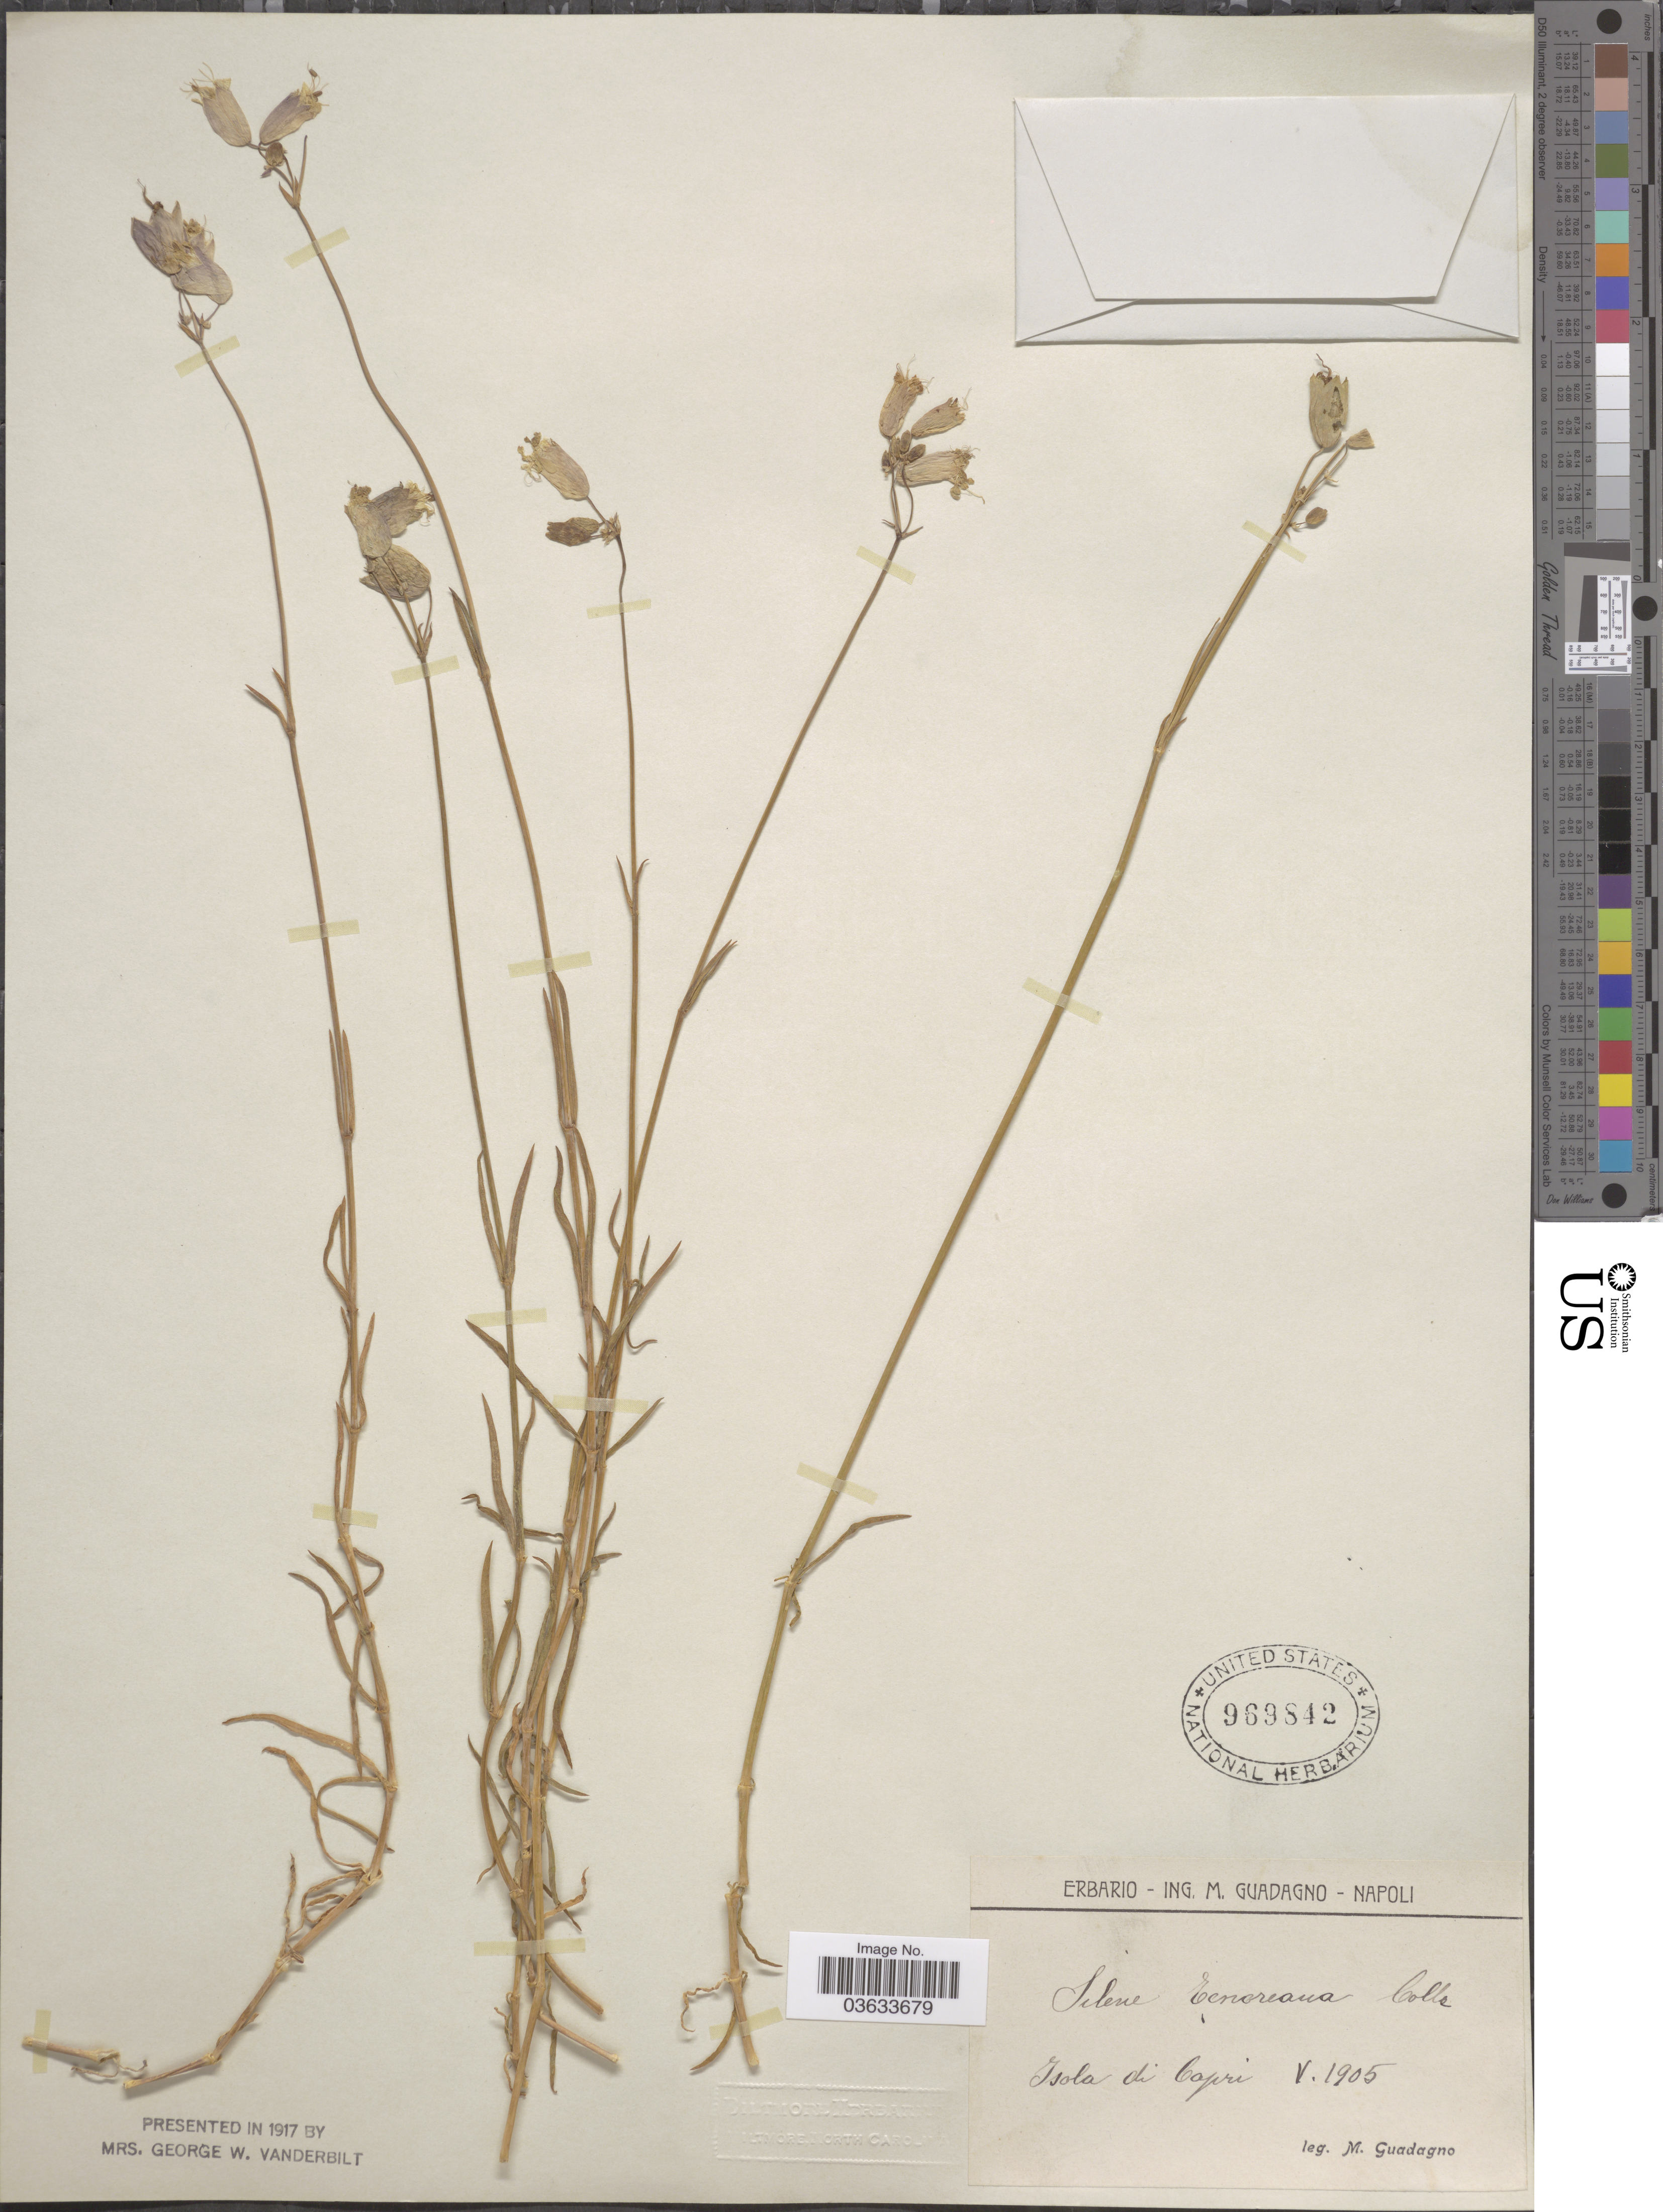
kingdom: Plantae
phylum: Tracheophyta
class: Magnoliopsida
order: Caryophyllales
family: Caryophyllaceae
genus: Silene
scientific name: Silene tenoreana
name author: Colla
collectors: M. Guadagno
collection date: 1905-05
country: Italy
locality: Isola di Capri.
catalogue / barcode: US 969842